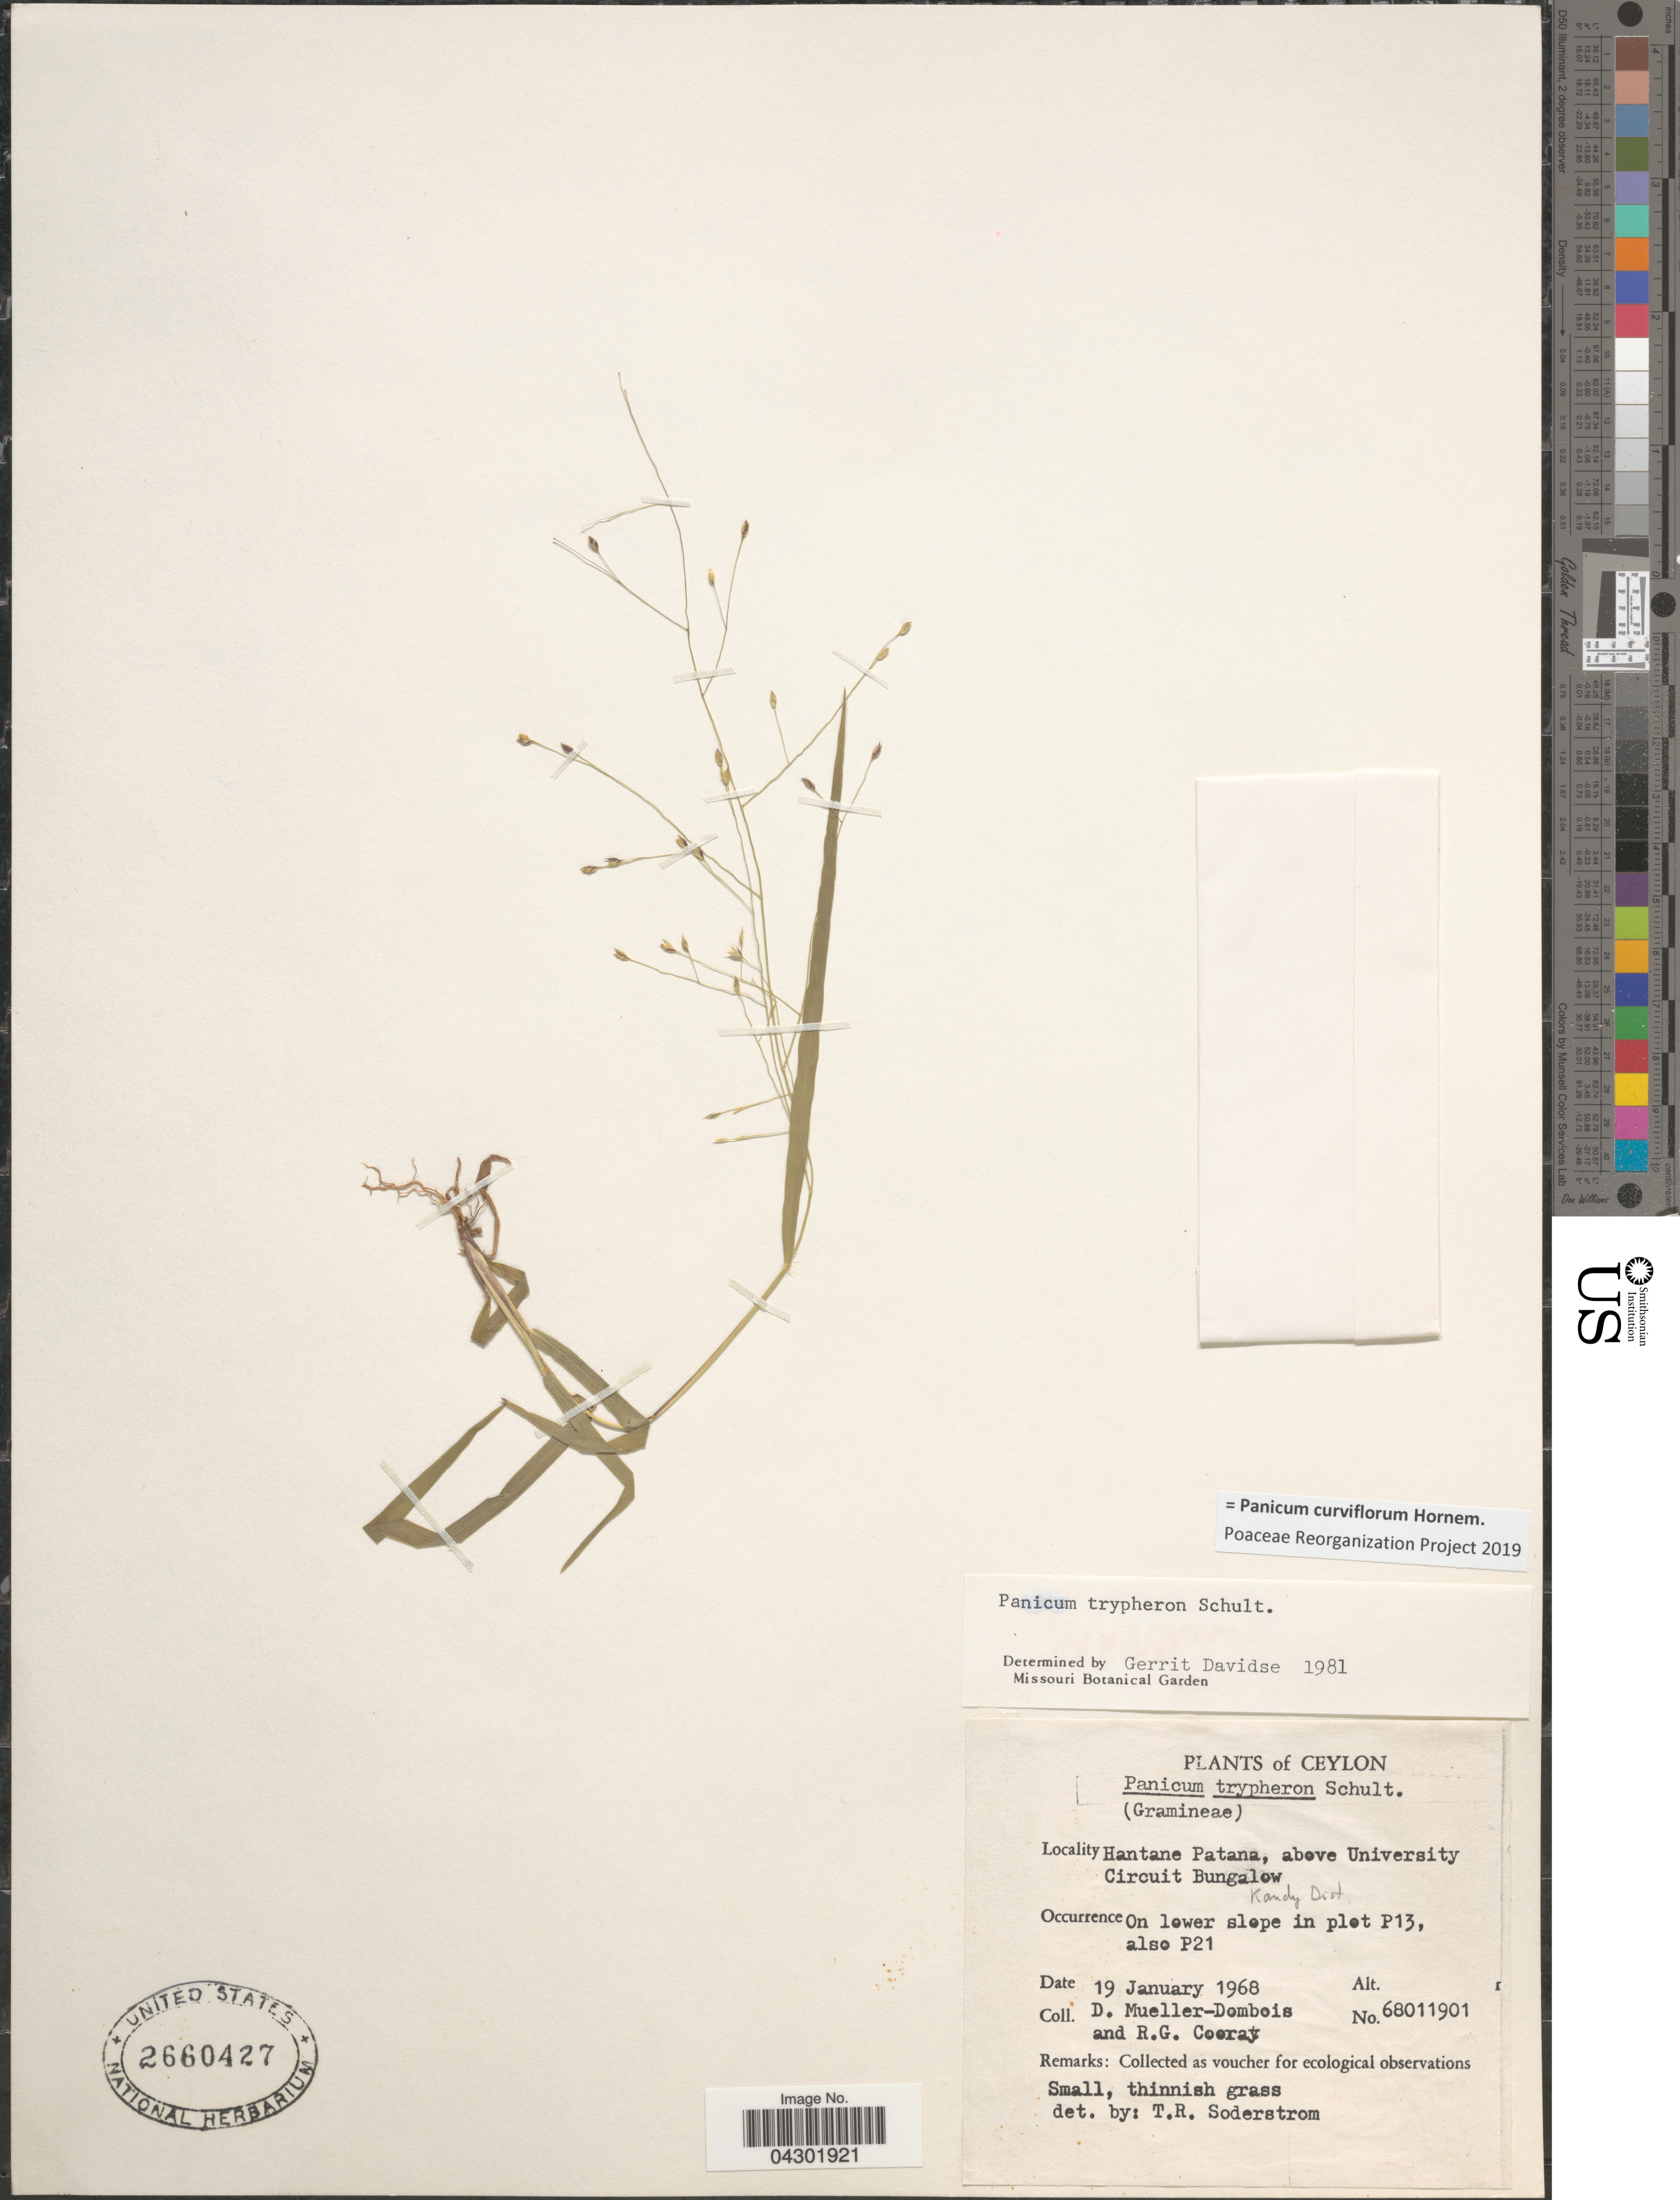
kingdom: Plantae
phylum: Tracheophyta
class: Liliopsida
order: Poales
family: Poaceae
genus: Panicum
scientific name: Panicum curviflorum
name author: Hornem.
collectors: D. Mueller-Dombois & R. Cooray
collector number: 68011901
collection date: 1968-01-19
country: Sri Lanka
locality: Ceylon. Hantane Patana, above University Circuit Bungalow. Kandy Dist. On lower slope in plot P13, also P21.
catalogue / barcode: US 2660427